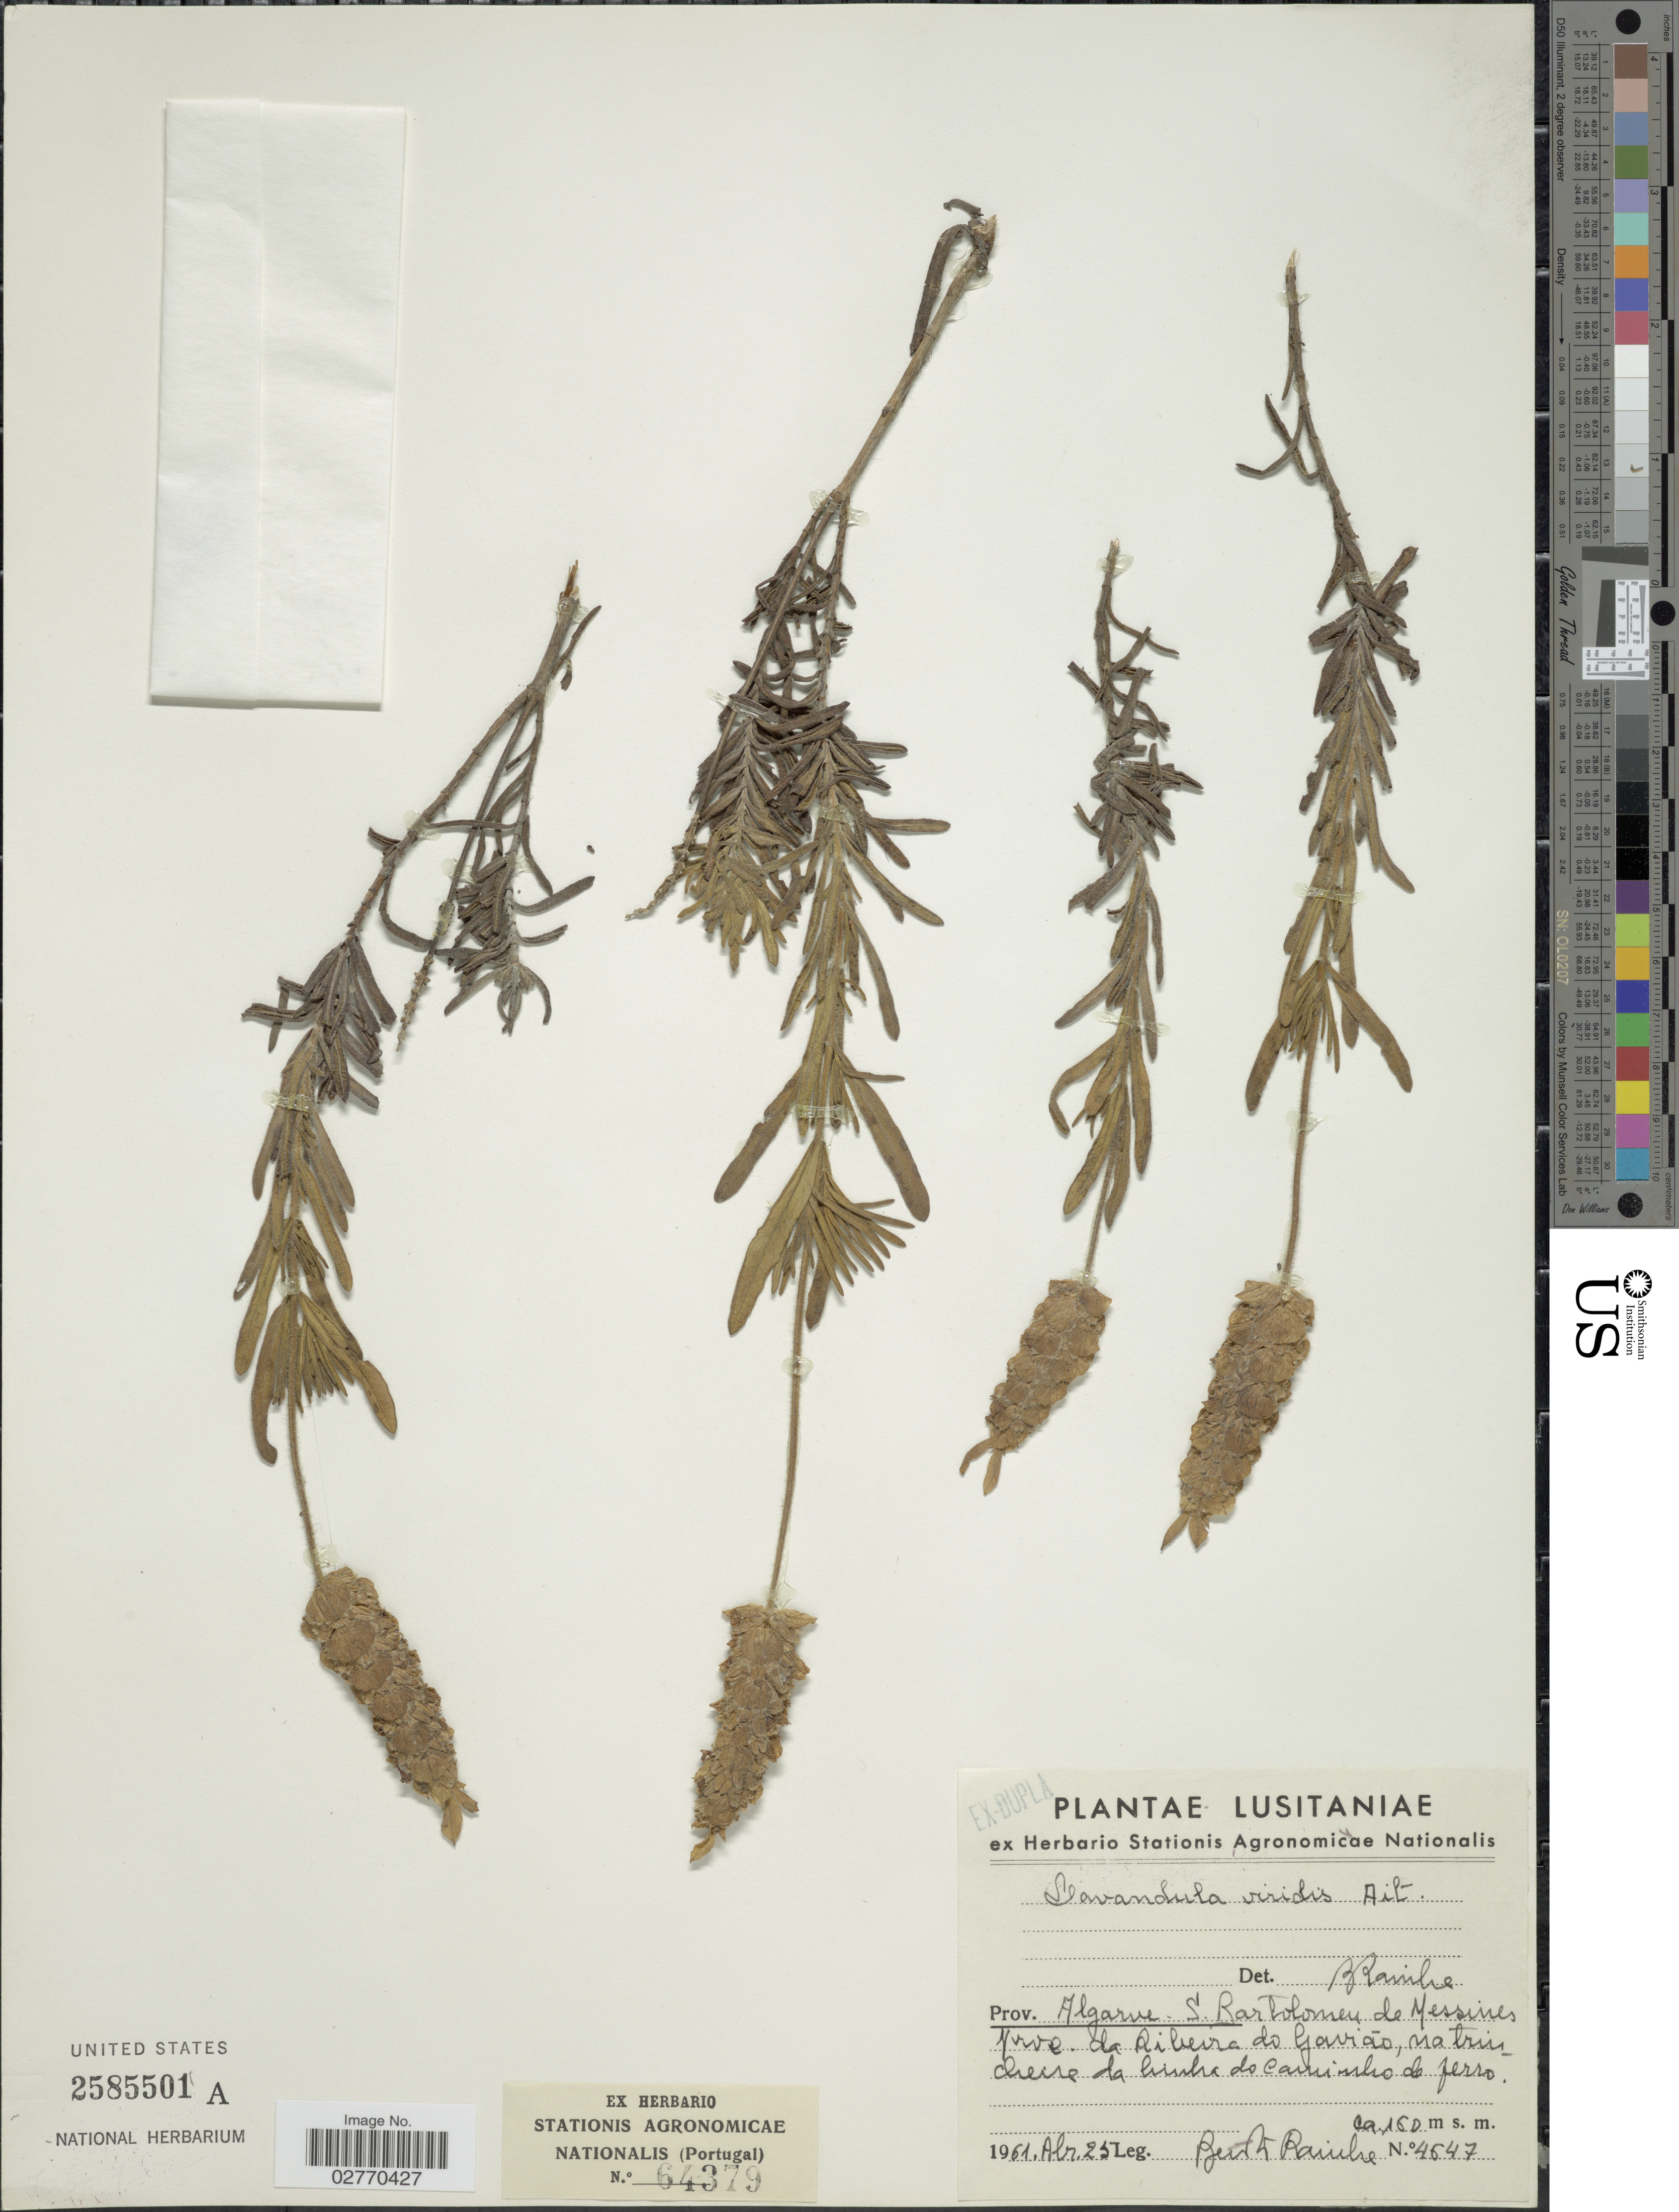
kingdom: Plantae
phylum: Tracheophyta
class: Magnoliopsida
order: Lamiales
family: Lamiaceae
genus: Lavandula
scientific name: Lavandula viridis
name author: L'Hér.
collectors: B. Rainha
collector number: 4647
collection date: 1961-04-25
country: Portugal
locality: Lusitaniae. Prov. Algarve - S. Bartolomeu de Messines prove da Ribeira do Gaviáo, natrin cheire a hindra do caminho de perro. [interpreted]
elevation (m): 160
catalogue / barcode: US 2585501A